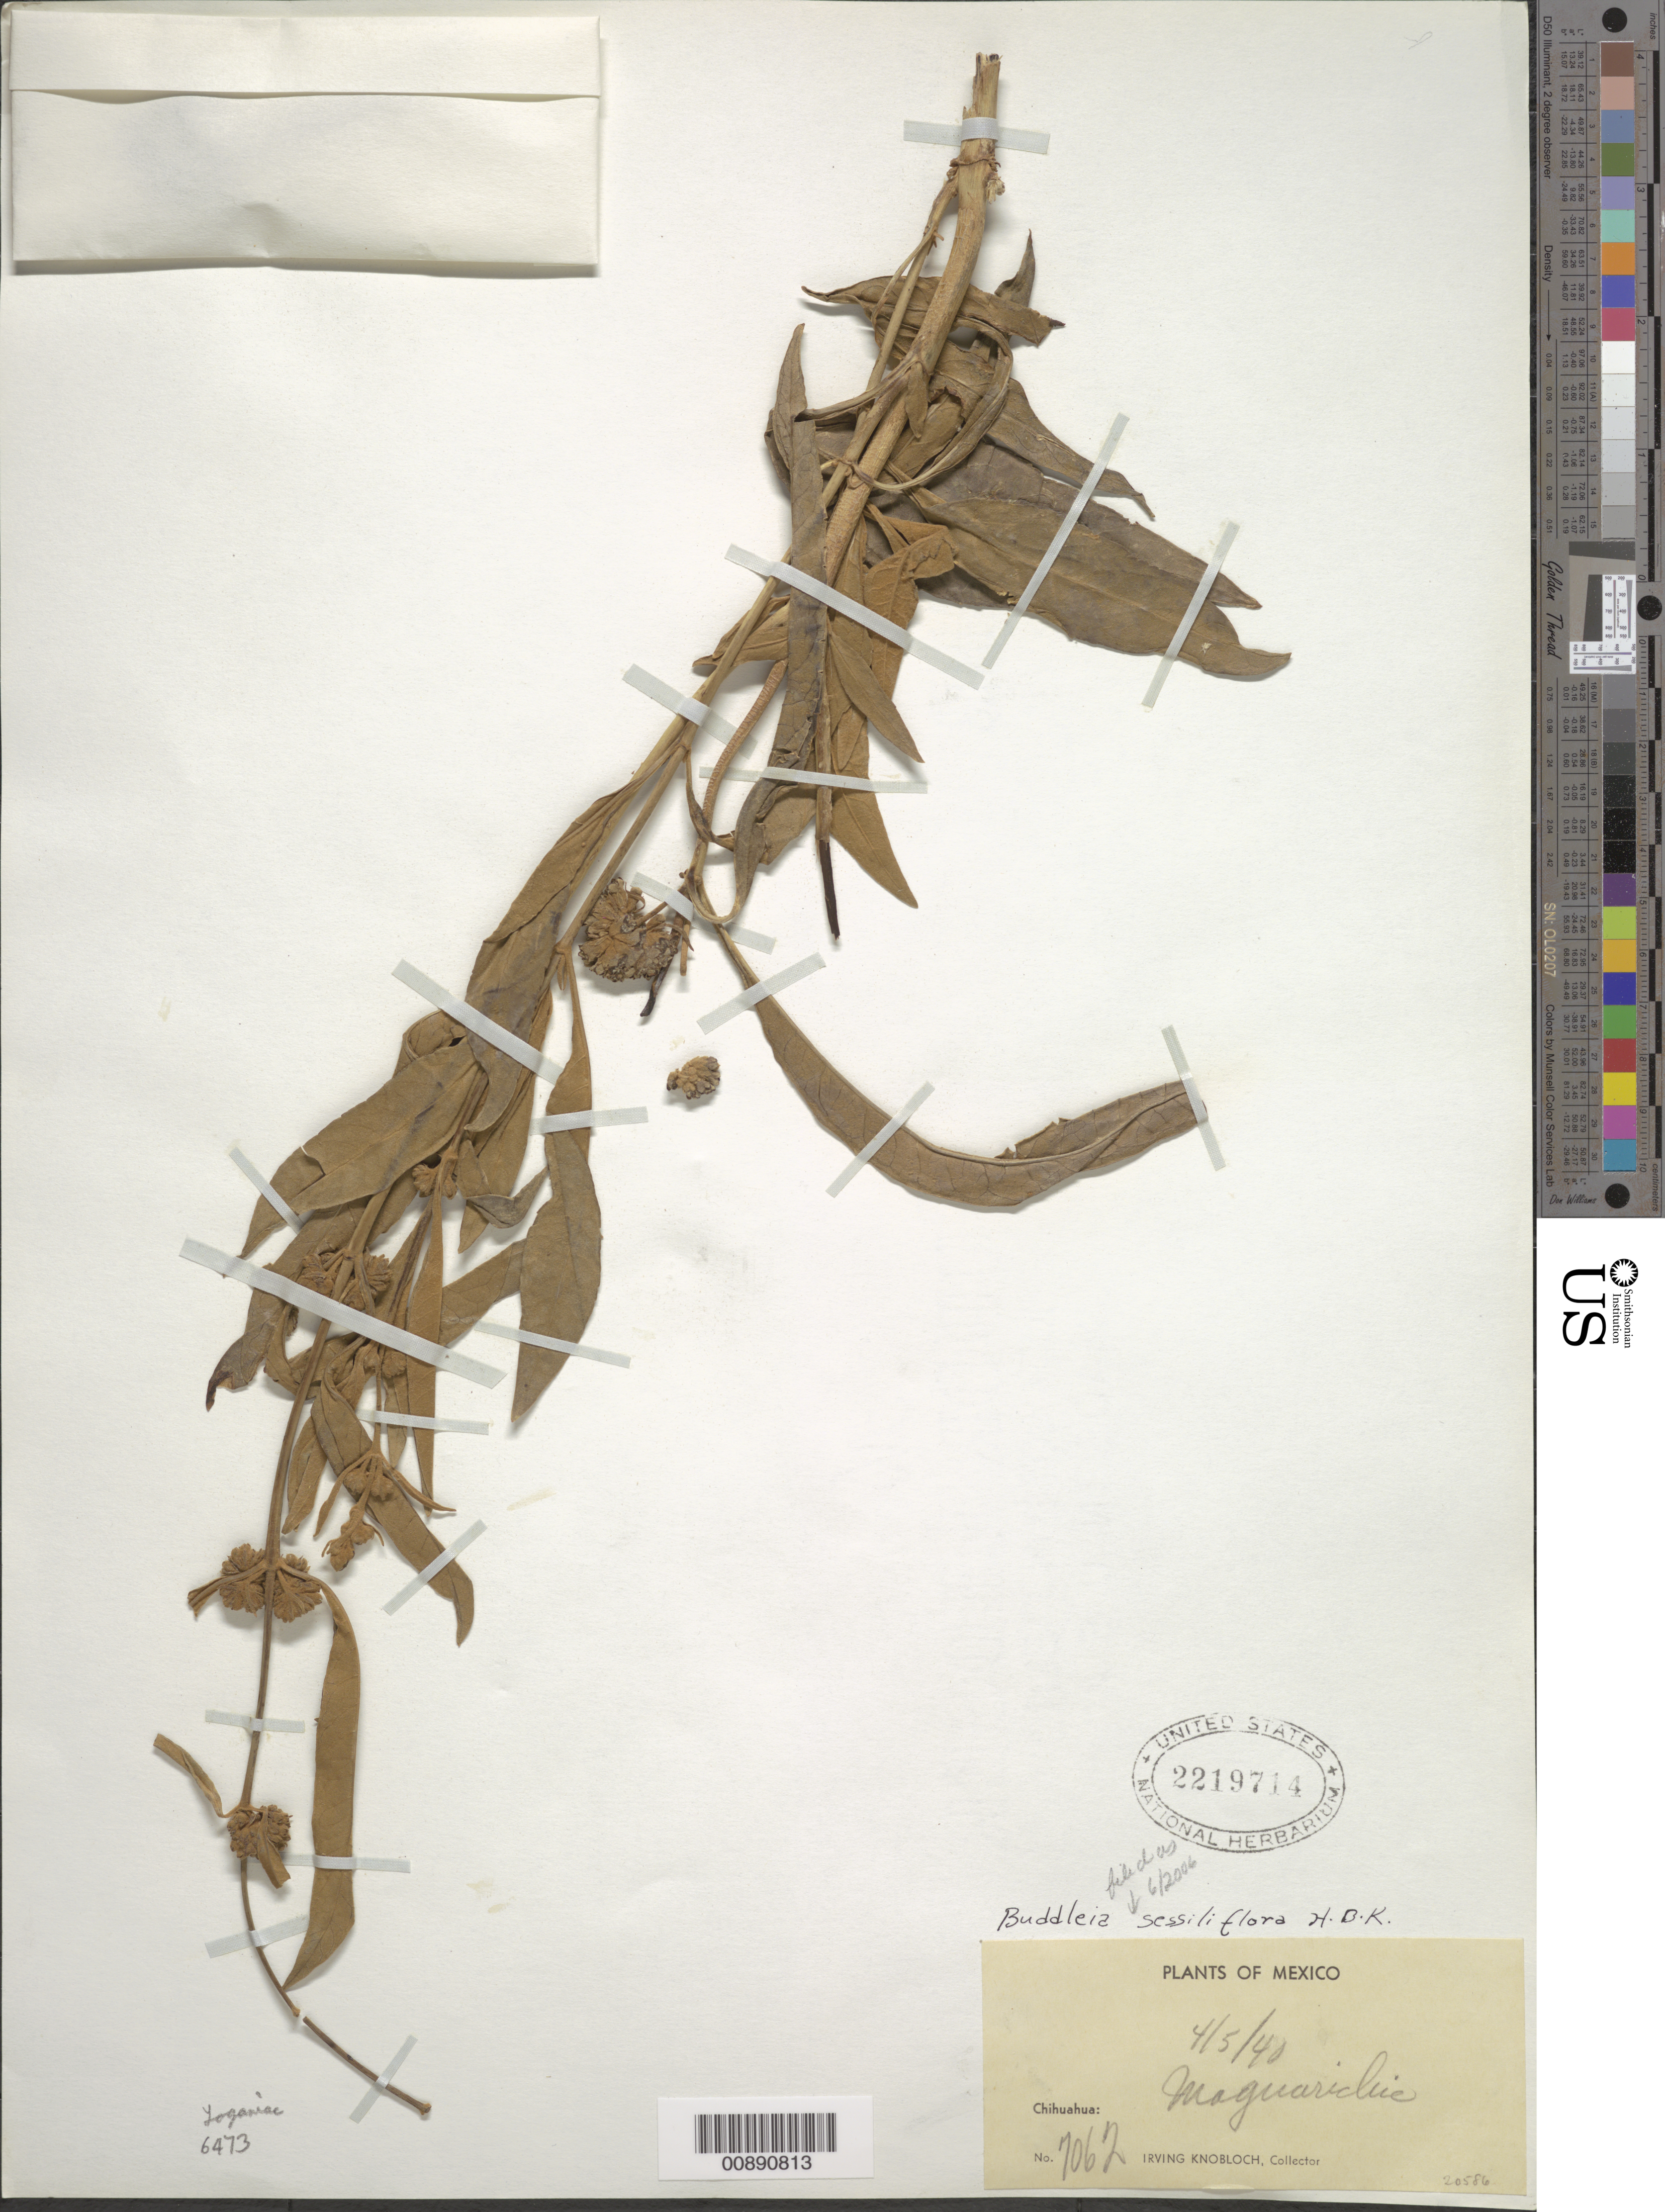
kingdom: Plantae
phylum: Tracheophyta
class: Magnoliopsida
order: Lamiales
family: Scrophulariaceae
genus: Buddleja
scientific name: Buddleja sessiliflora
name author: Kunth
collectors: I. W. Knobloch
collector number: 7062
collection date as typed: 05 Apr 1940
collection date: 1940-04-05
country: Mexico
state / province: Chihuahua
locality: Maguarichic, Chihuahua.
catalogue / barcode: US 2219714